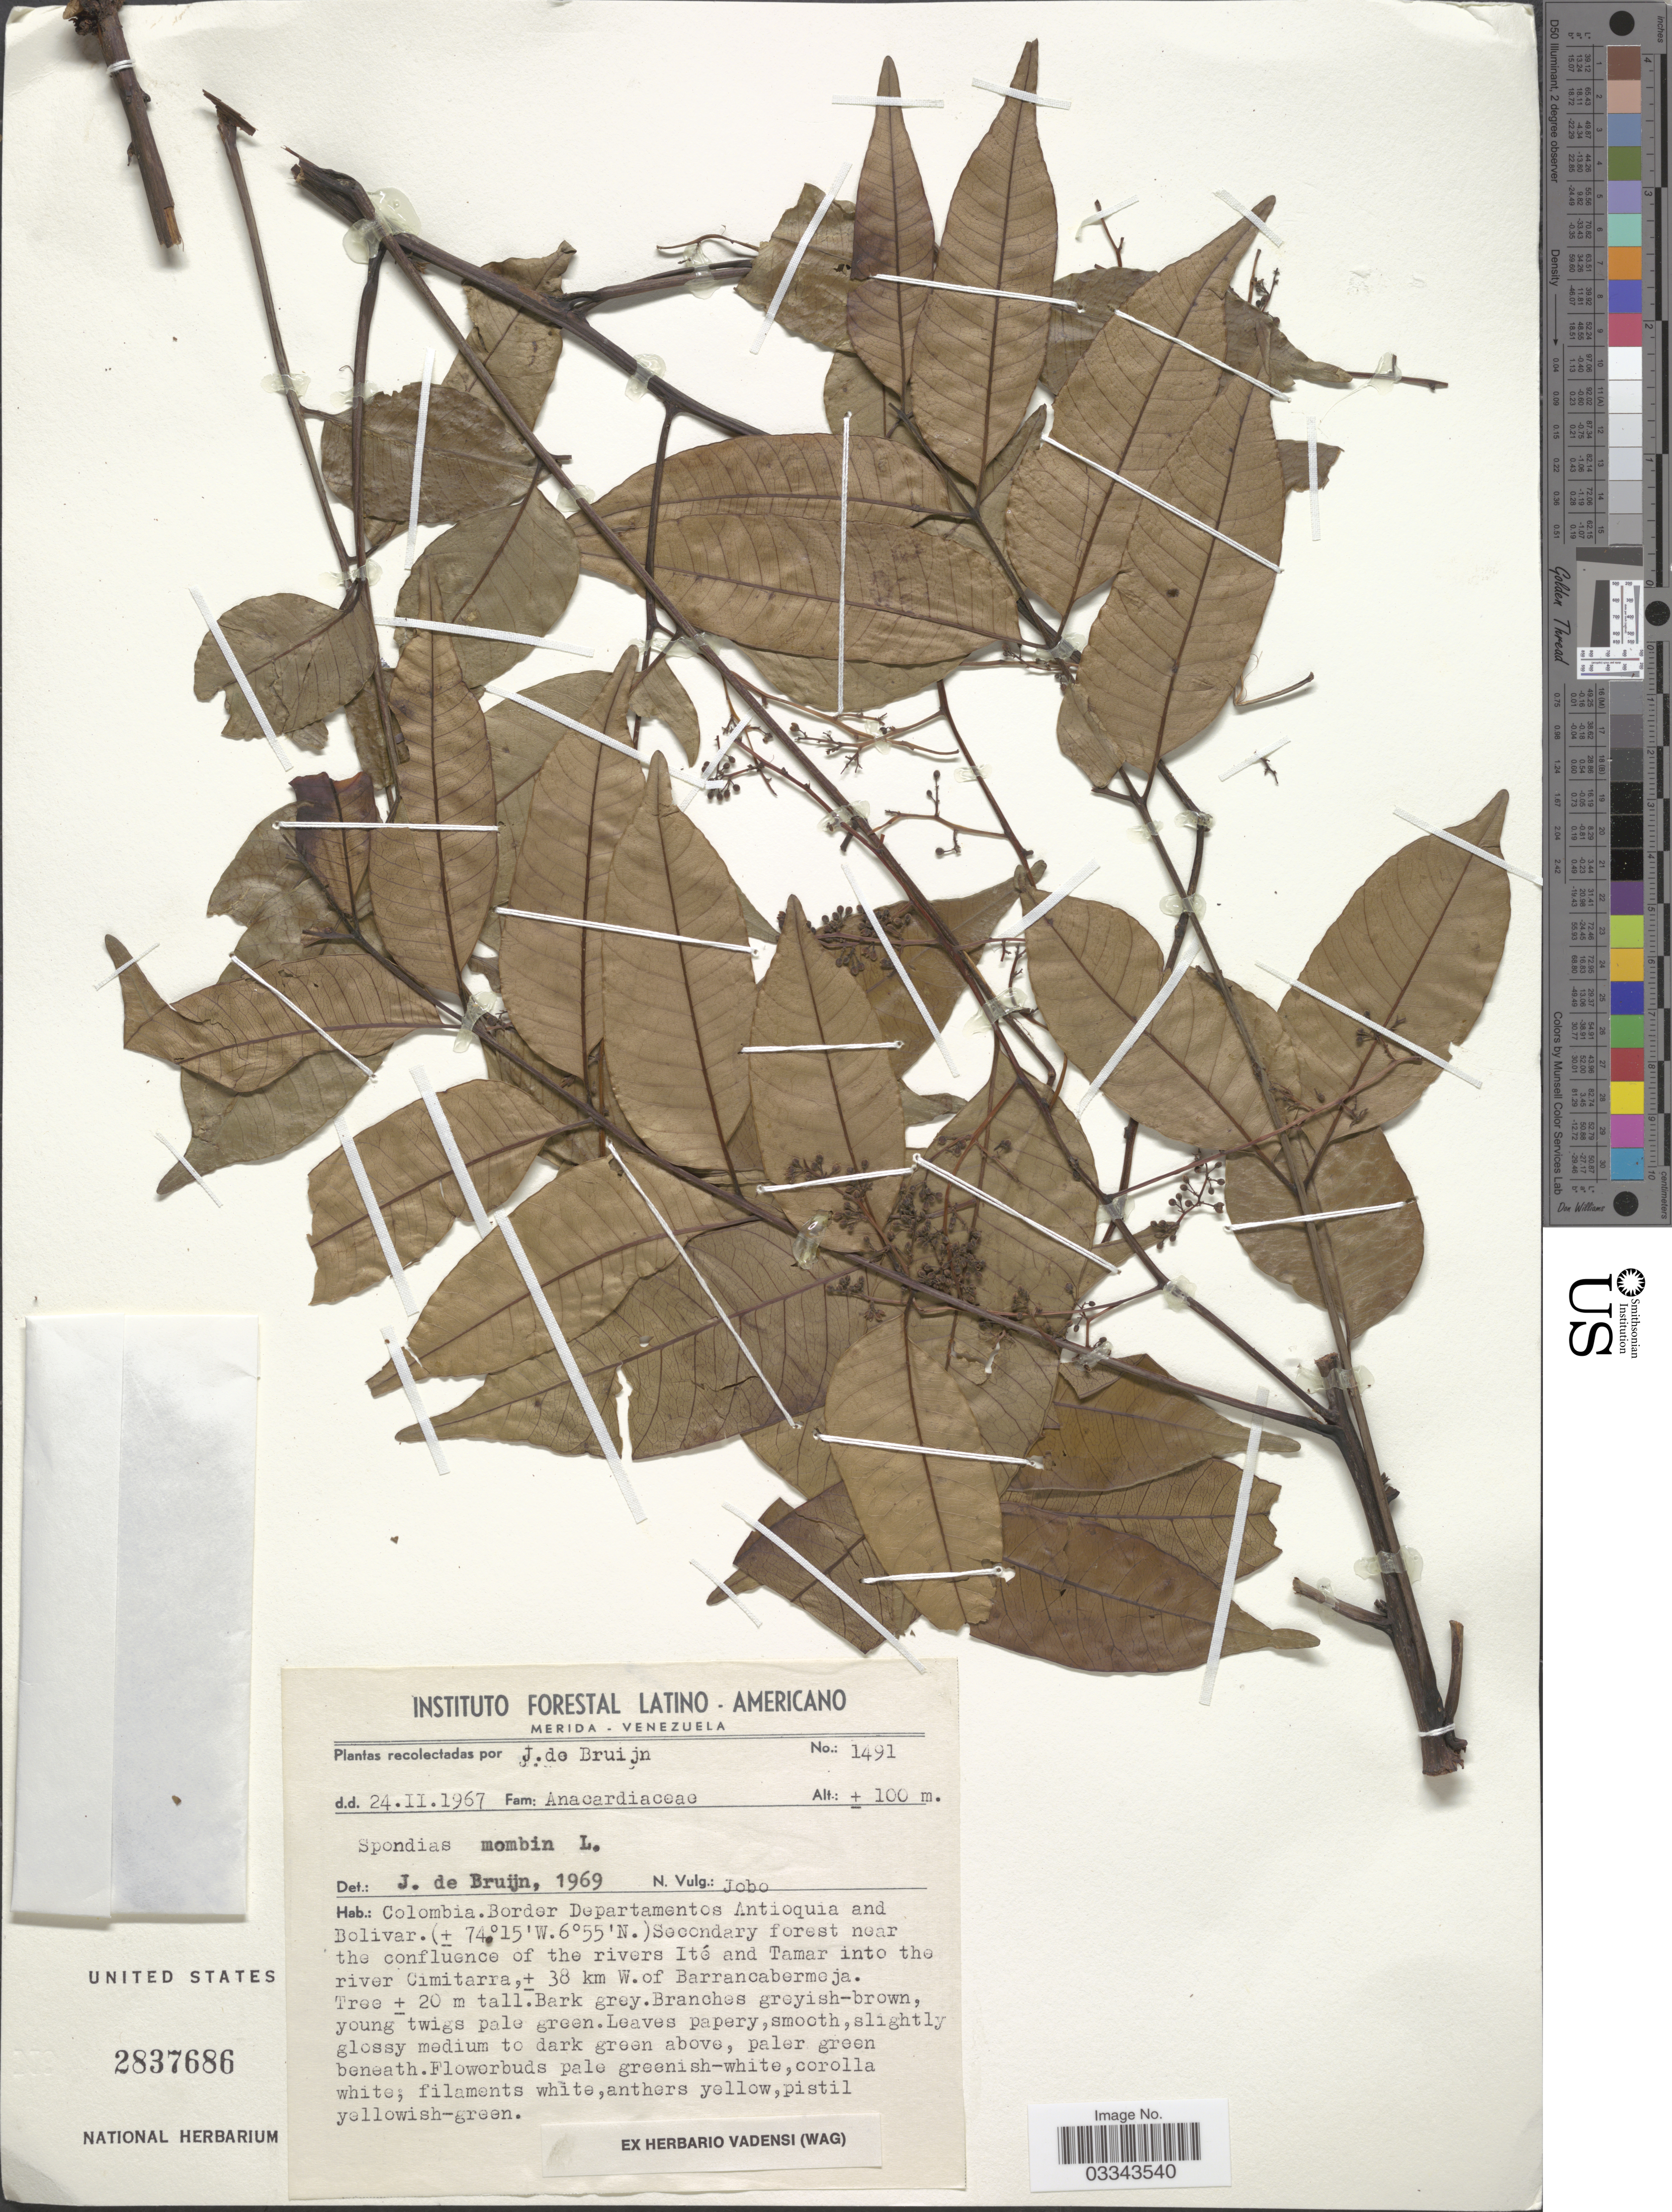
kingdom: Plantae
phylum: Tracheophyta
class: Magnoliopsida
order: Sapindales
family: Anacardiaceae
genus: Spondias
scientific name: Spondias mombin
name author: L.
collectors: J. Bruijn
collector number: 1491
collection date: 1967-02-24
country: Colombia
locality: Border Departamentos Antioquia and Bolivar. Secondary forest near the confluence of the rivers Ité and Tamar into the river Cimitarra, ± 38 km W. of Barrancabermeja.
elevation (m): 100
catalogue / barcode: US 2837686